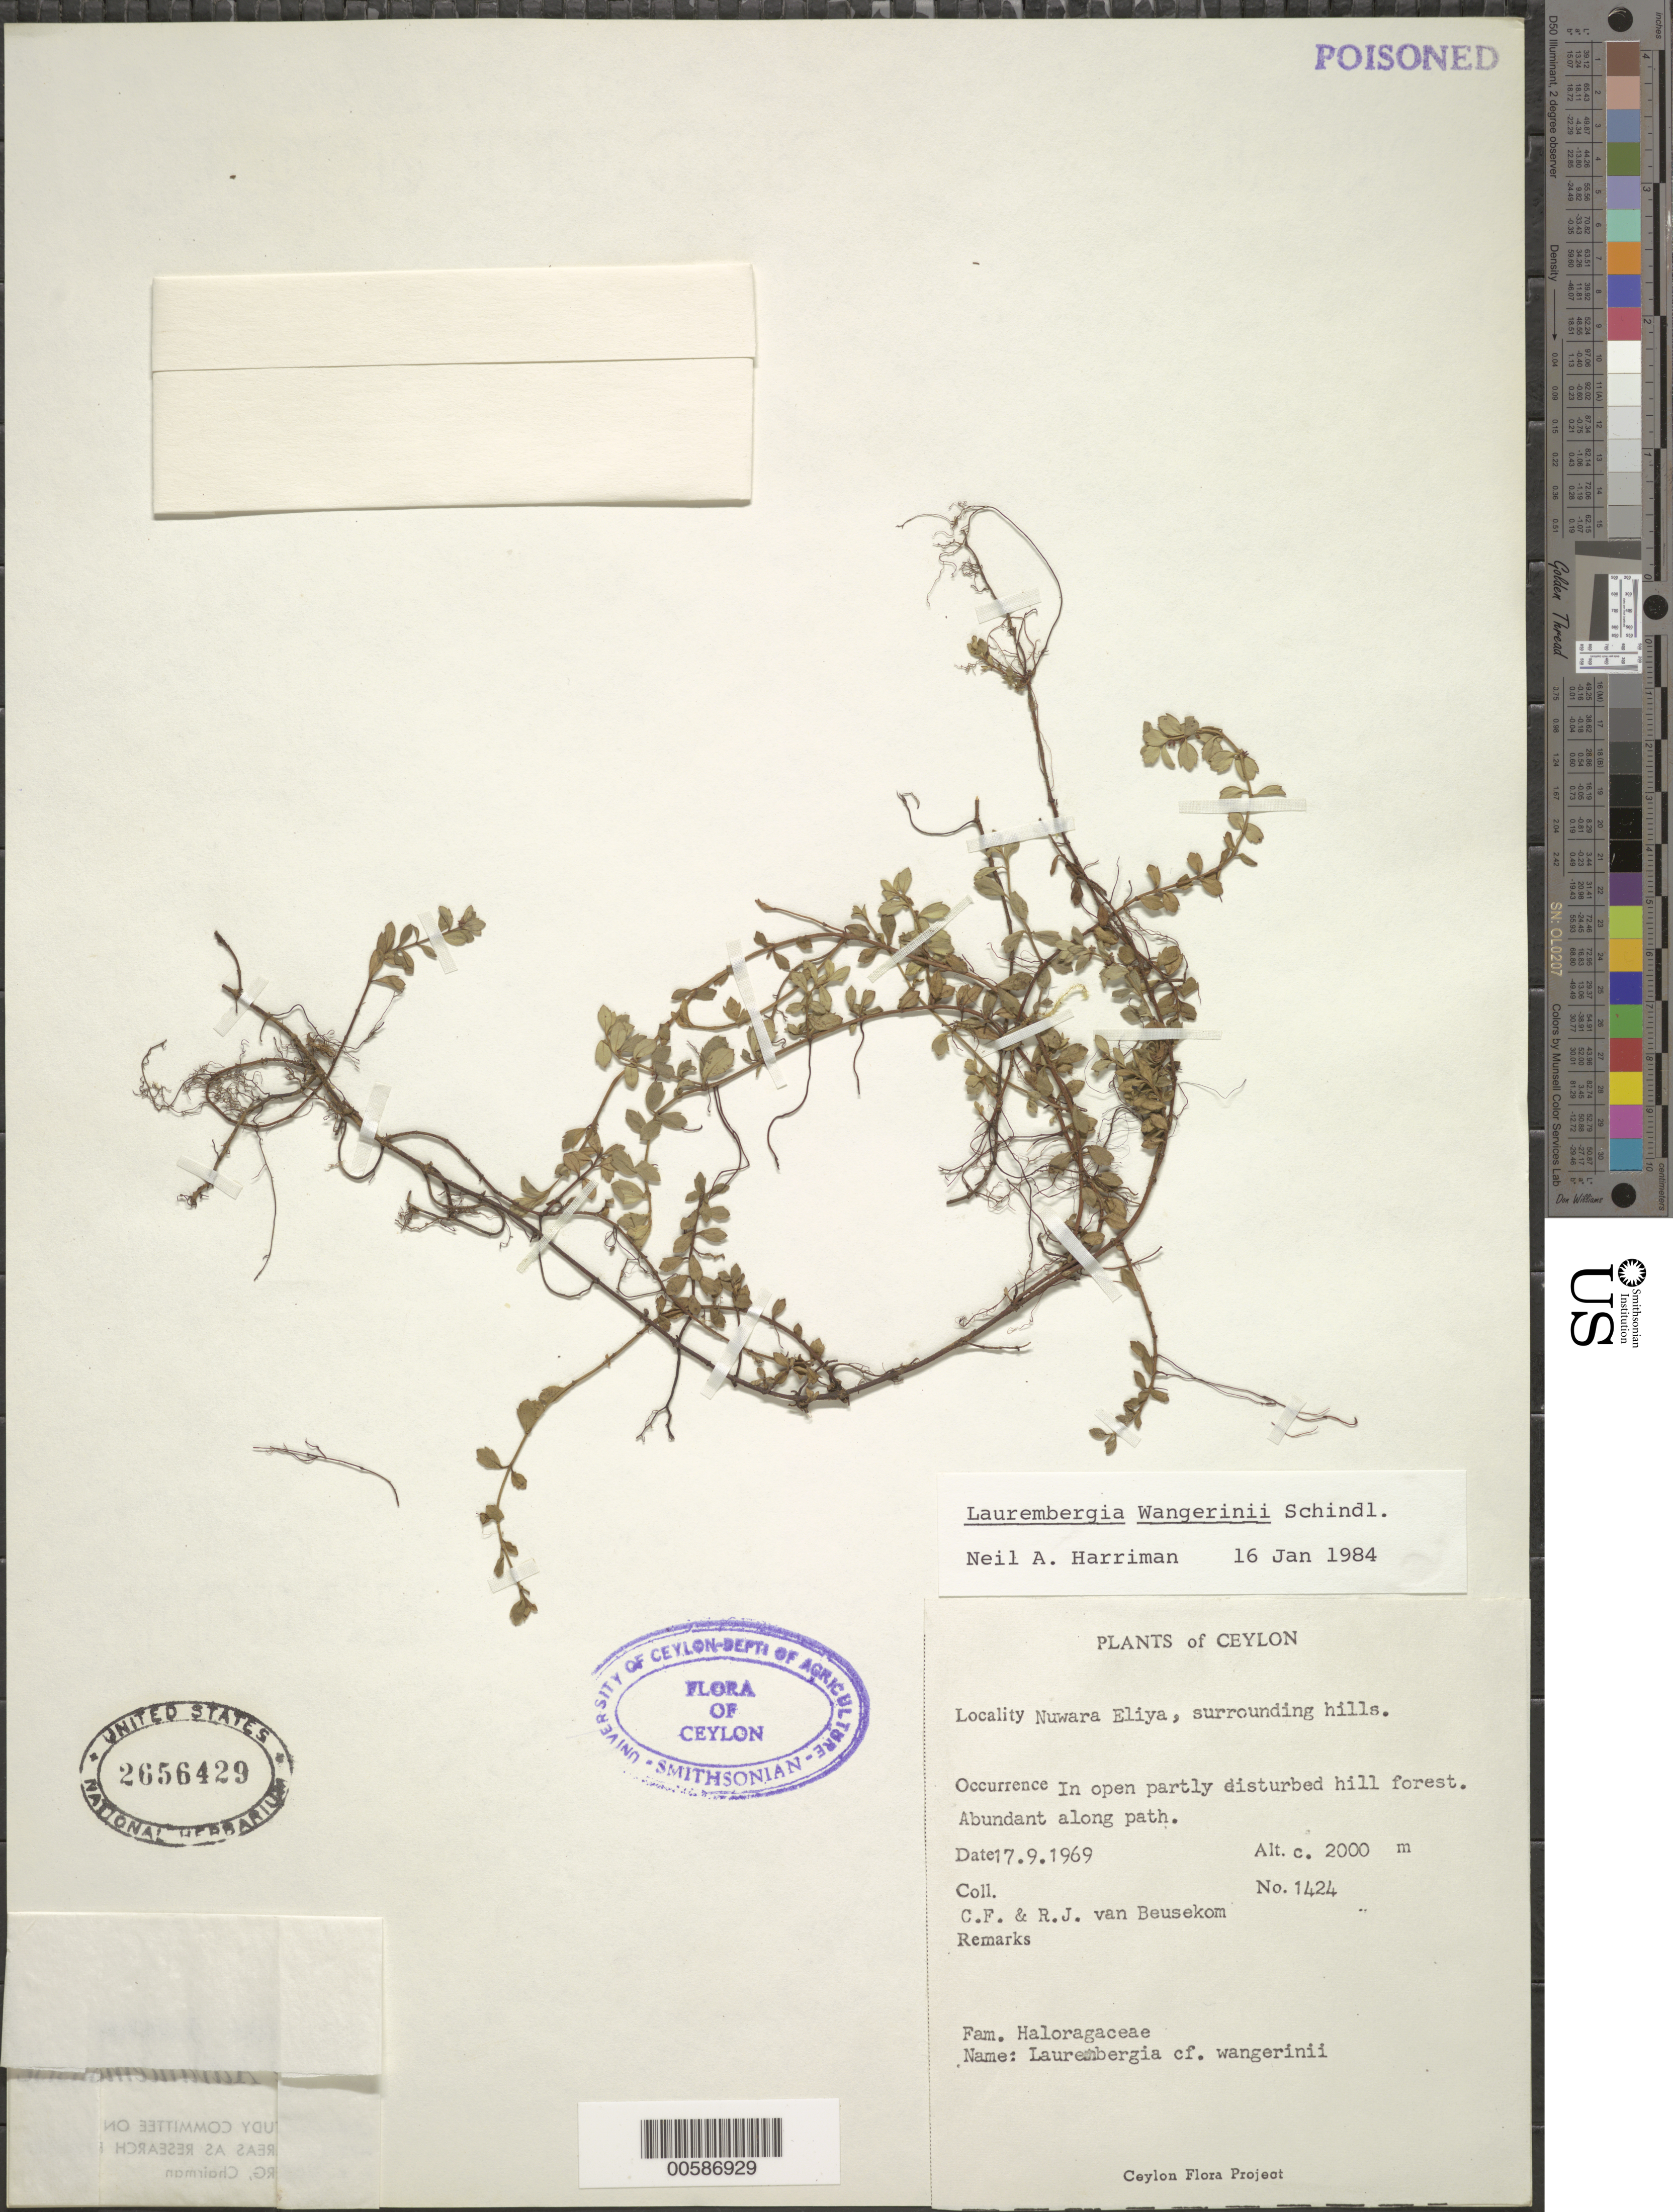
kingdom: Plantae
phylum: Tracheophyta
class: Magnoliopsida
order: Saxifragales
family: Haloragaceae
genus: Laurembergia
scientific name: Laurembergia wangerinii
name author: Schindl.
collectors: C. F. Beusekom & R. Beusekom-Osinga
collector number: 1424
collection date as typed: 17 Sep 1969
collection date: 1969-09-17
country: Sri Lanka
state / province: Central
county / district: Nuwara Eliya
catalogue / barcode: US 2656429